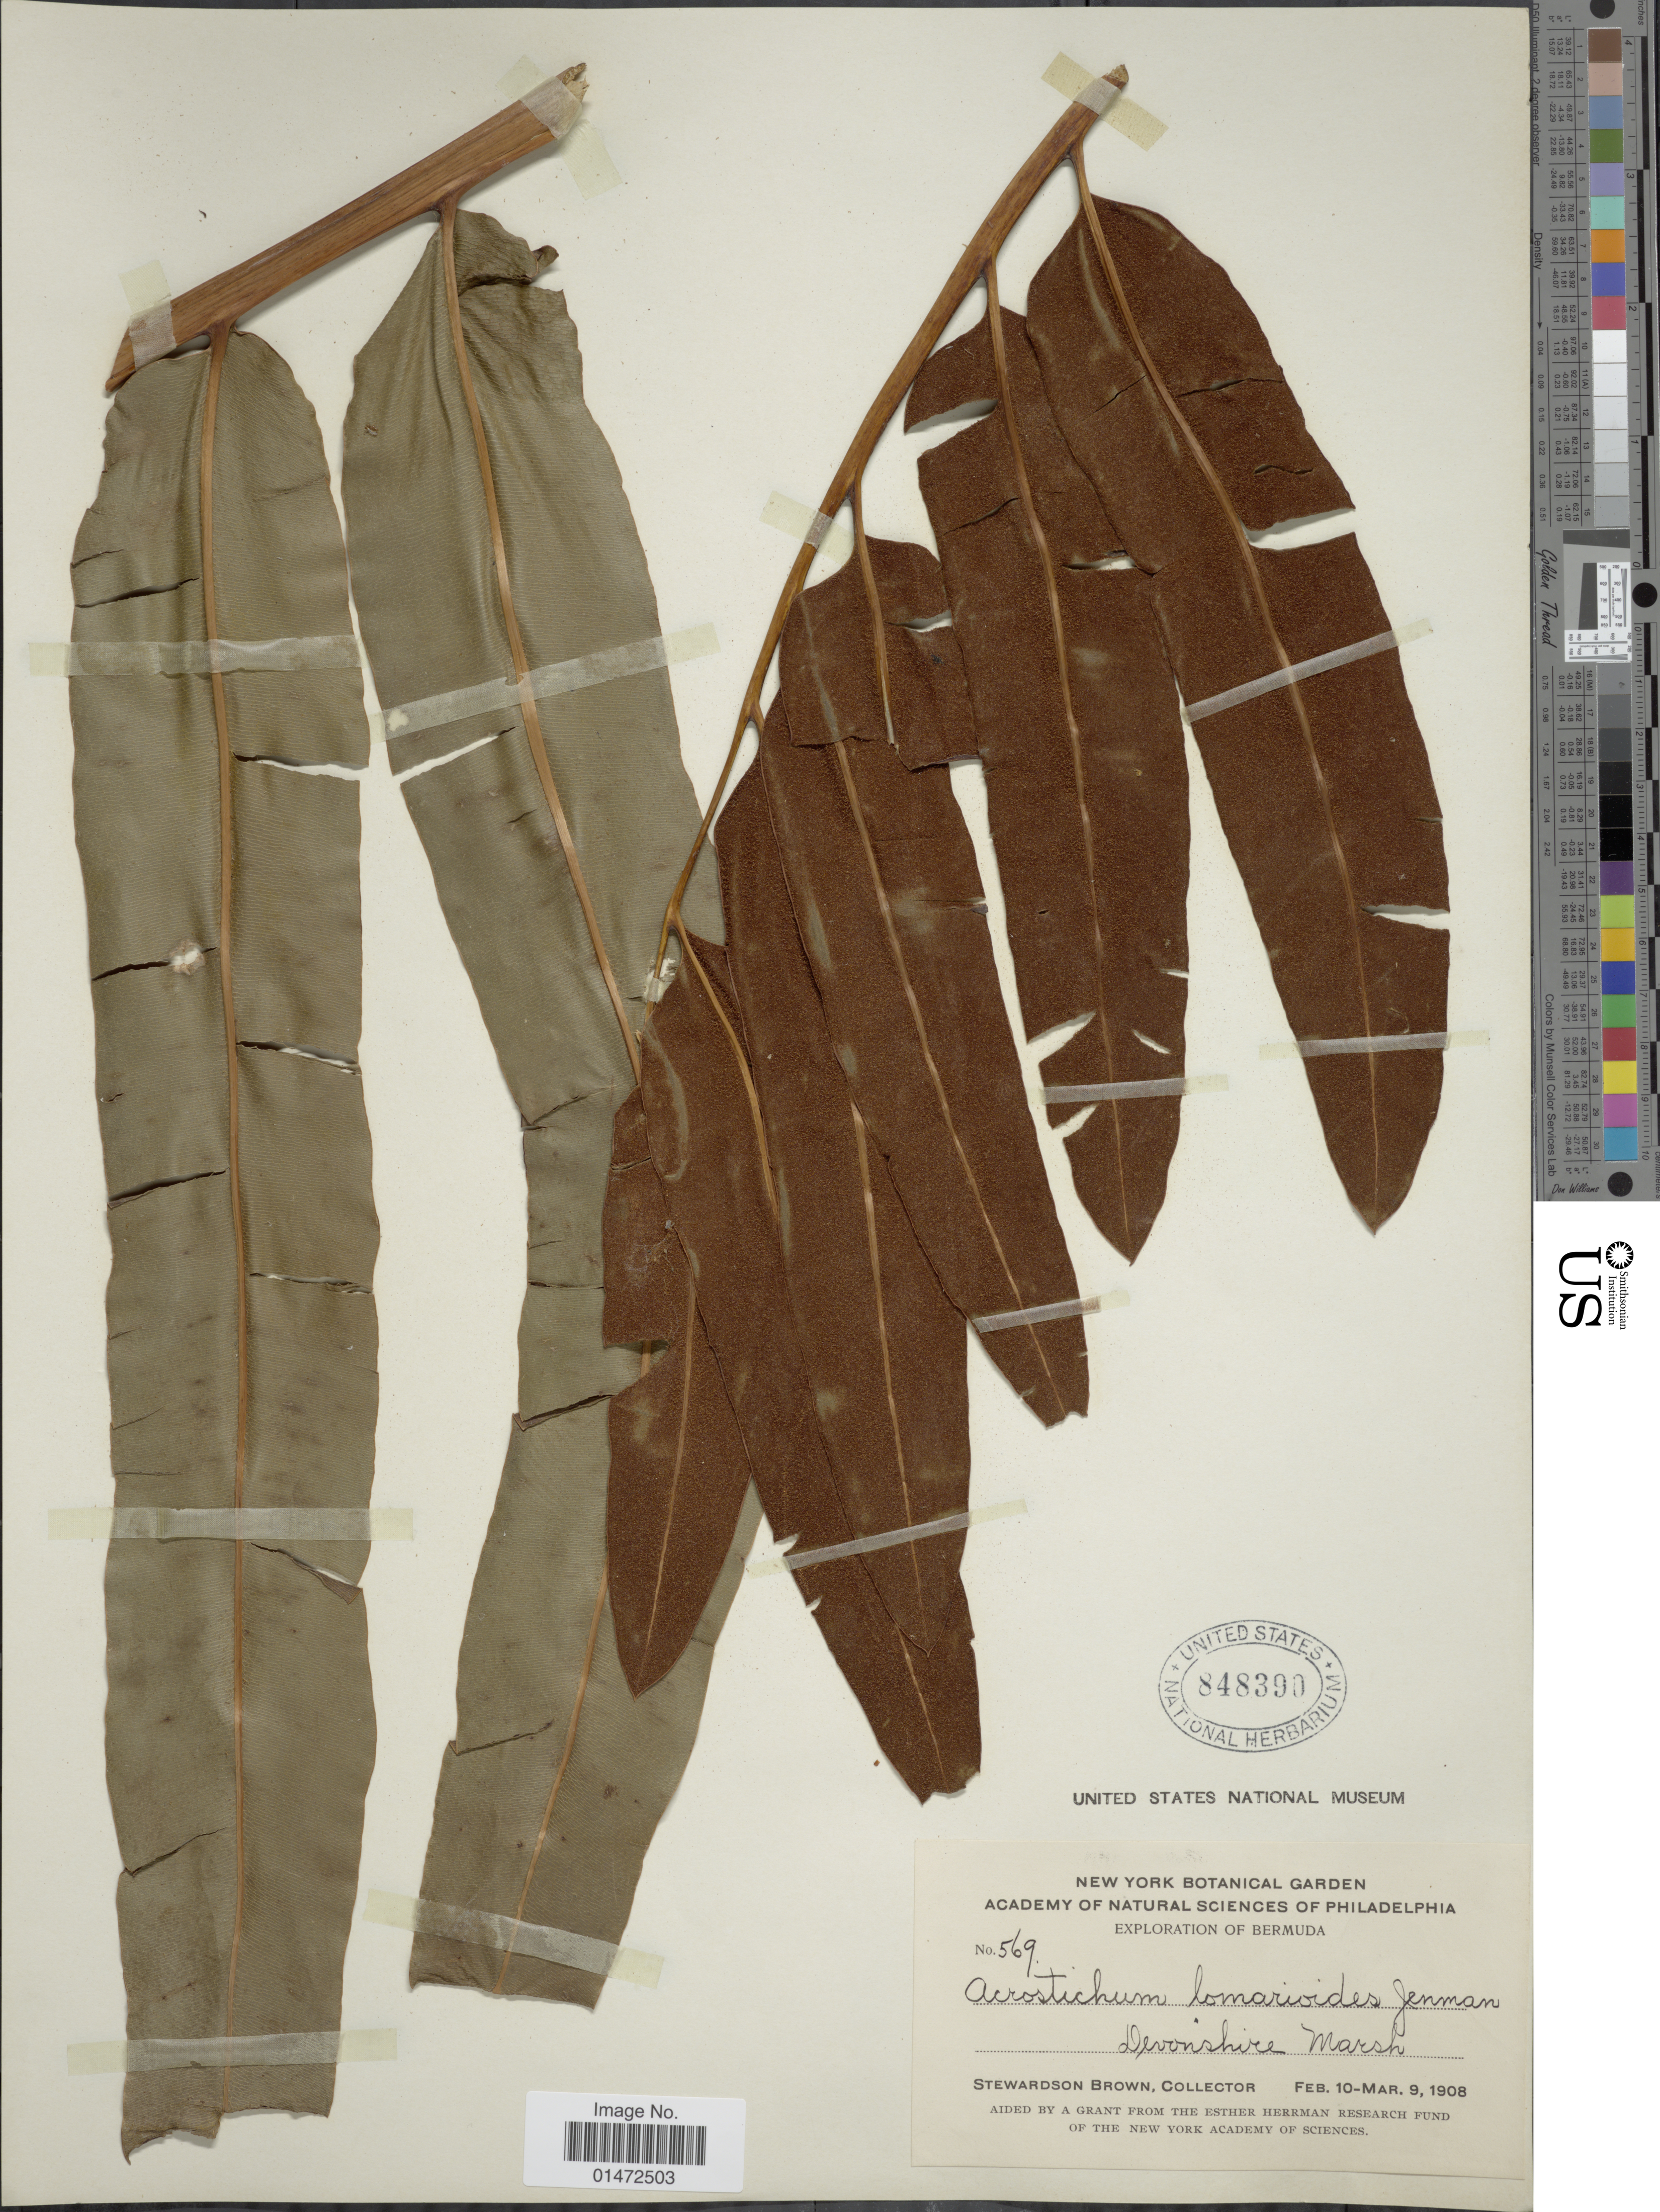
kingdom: Plantae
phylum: Tracheophyta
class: Polypodiopsida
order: Polypodiales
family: Pteridaceae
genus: Acrostichum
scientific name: Acrostichum danaeifolium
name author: Langsd. & Fisch.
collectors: S. Brown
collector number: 569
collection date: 1908-02-10/1908-03-09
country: Bermuda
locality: Devonshire Marsh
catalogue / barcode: US 848390